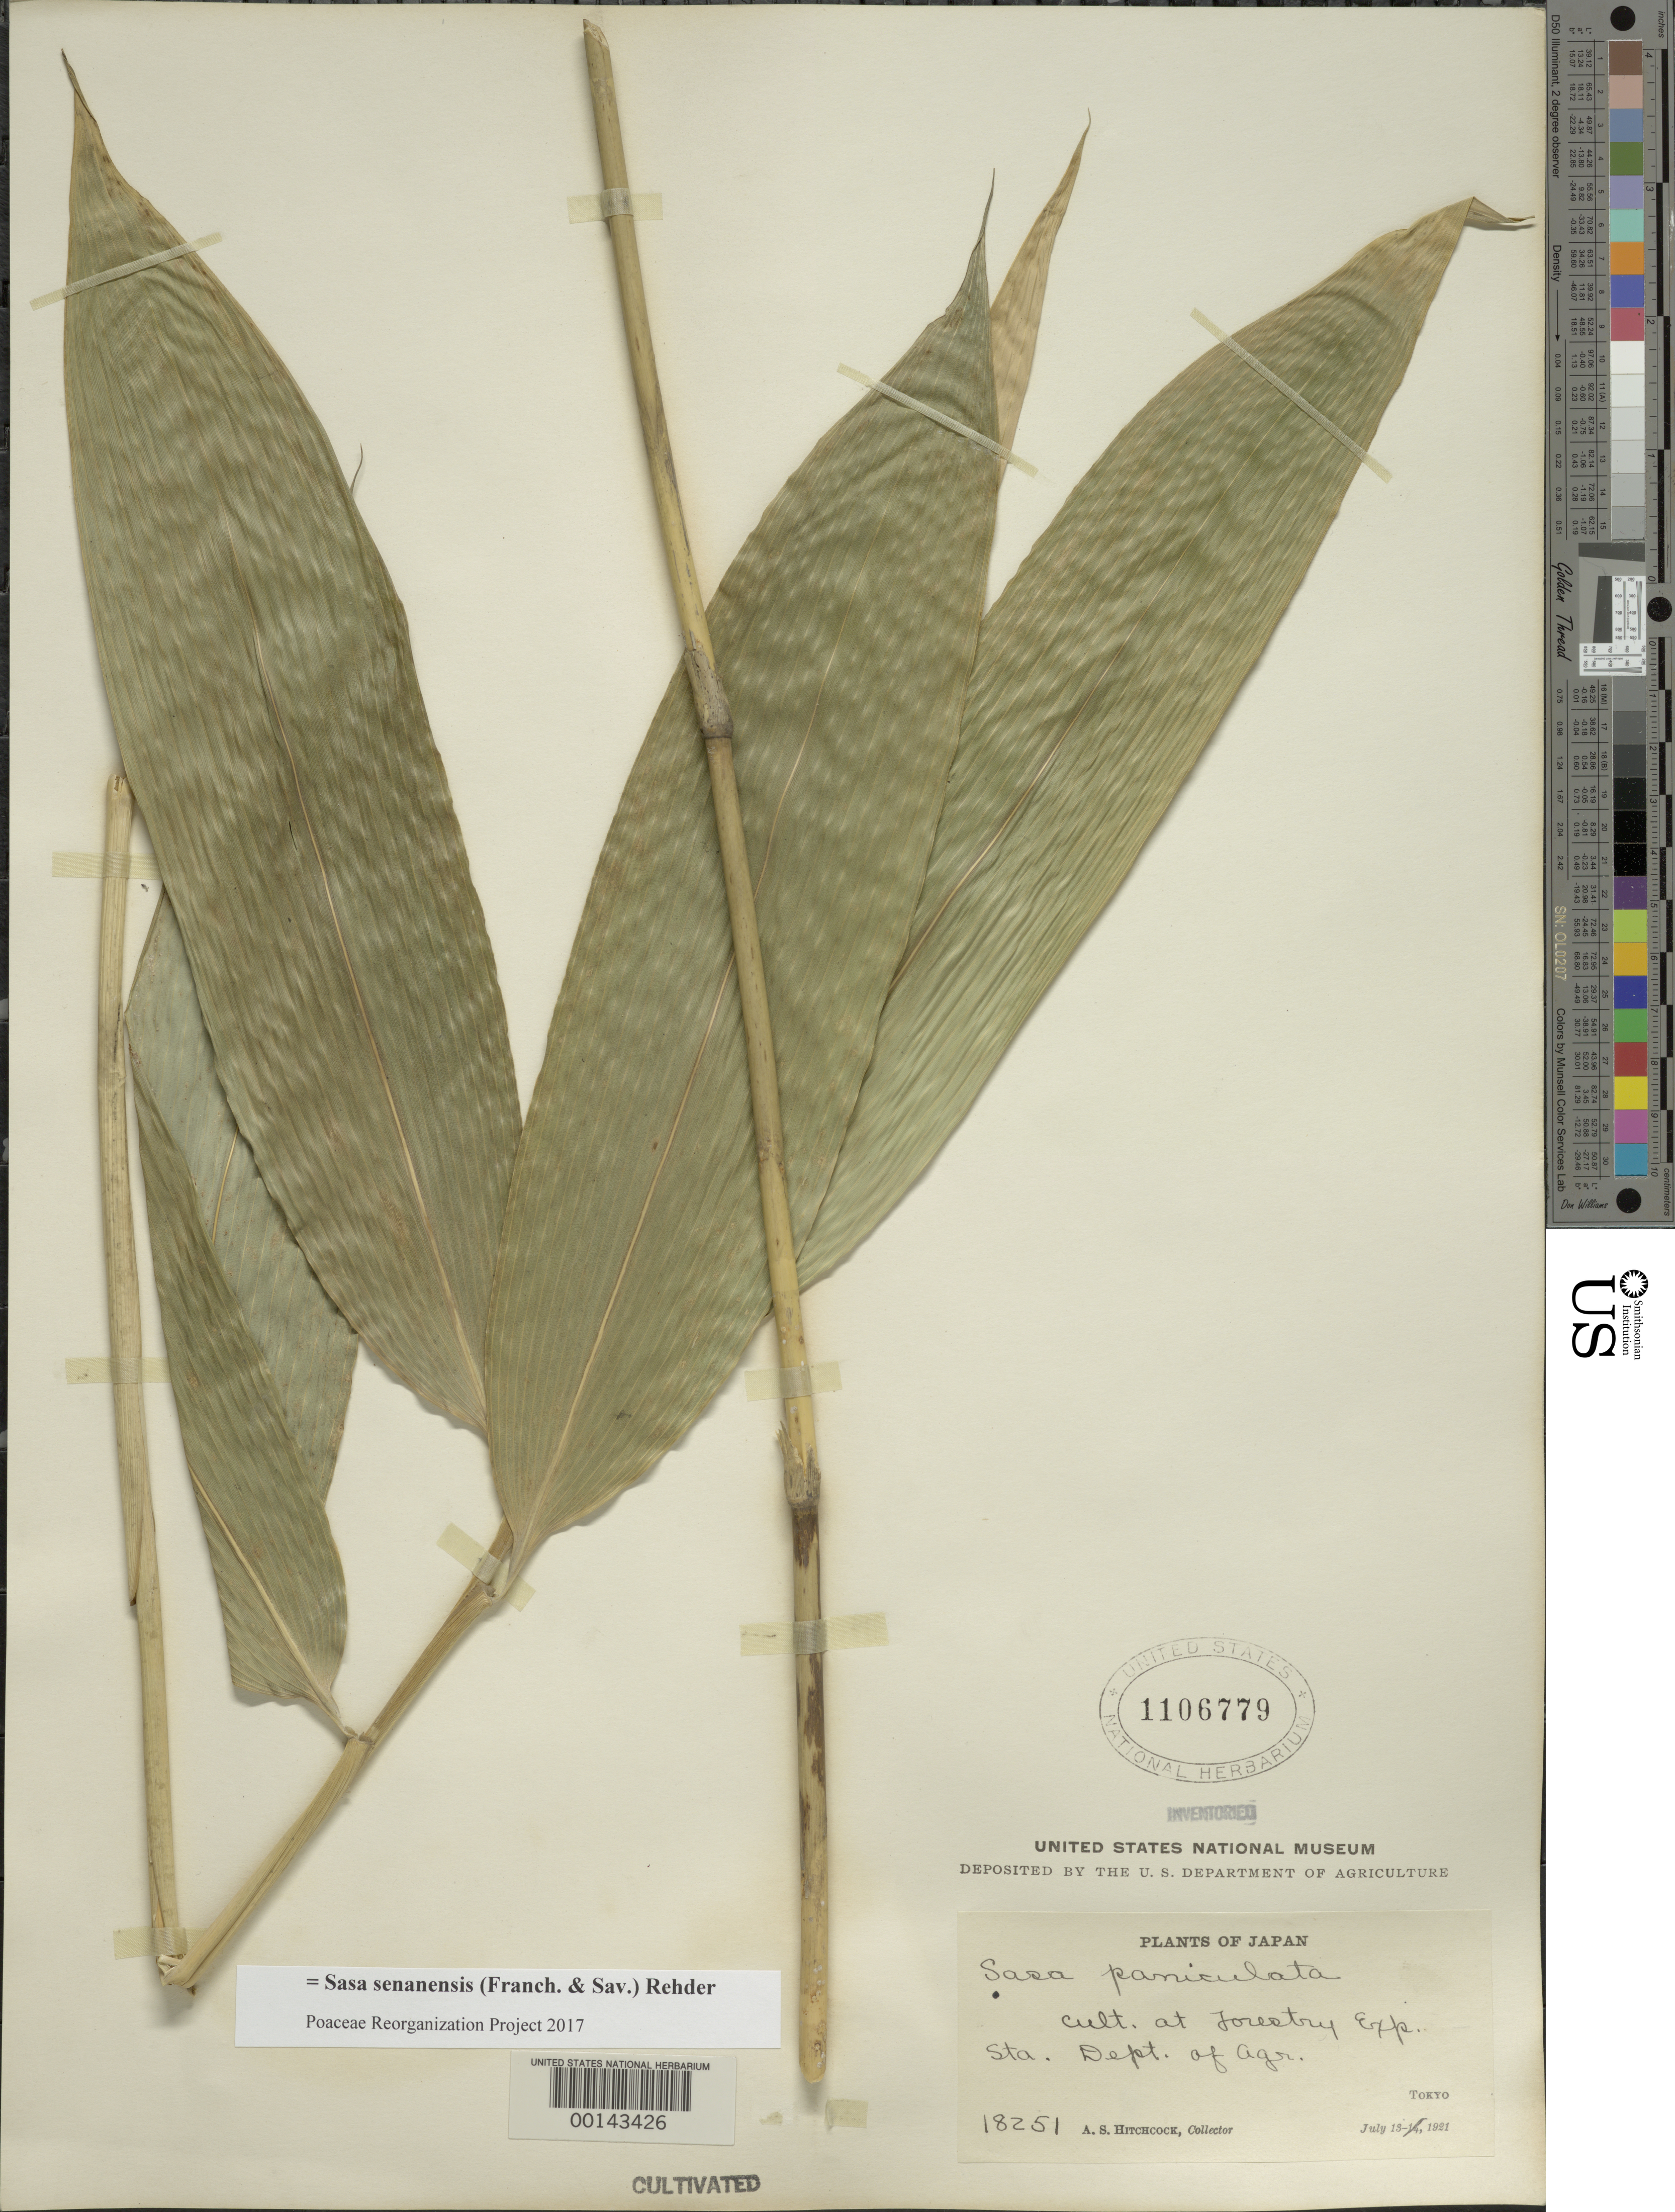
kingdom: Plantae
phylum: Tracheophyta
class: Liliopsida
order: Poales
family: Poaceae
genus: Sasa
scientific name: Sasa senanensis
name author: (Franch. & Sav.) Rehder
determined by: Poaceae Reorganization Project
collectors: A. S. Hitchcock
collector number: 18251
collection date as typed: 13 Jul 1921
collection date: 1921-07-13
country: Japan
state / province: Tokyo, Federal City of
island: Honshu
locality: Forestry exper. stat.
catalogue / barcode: US 1106779